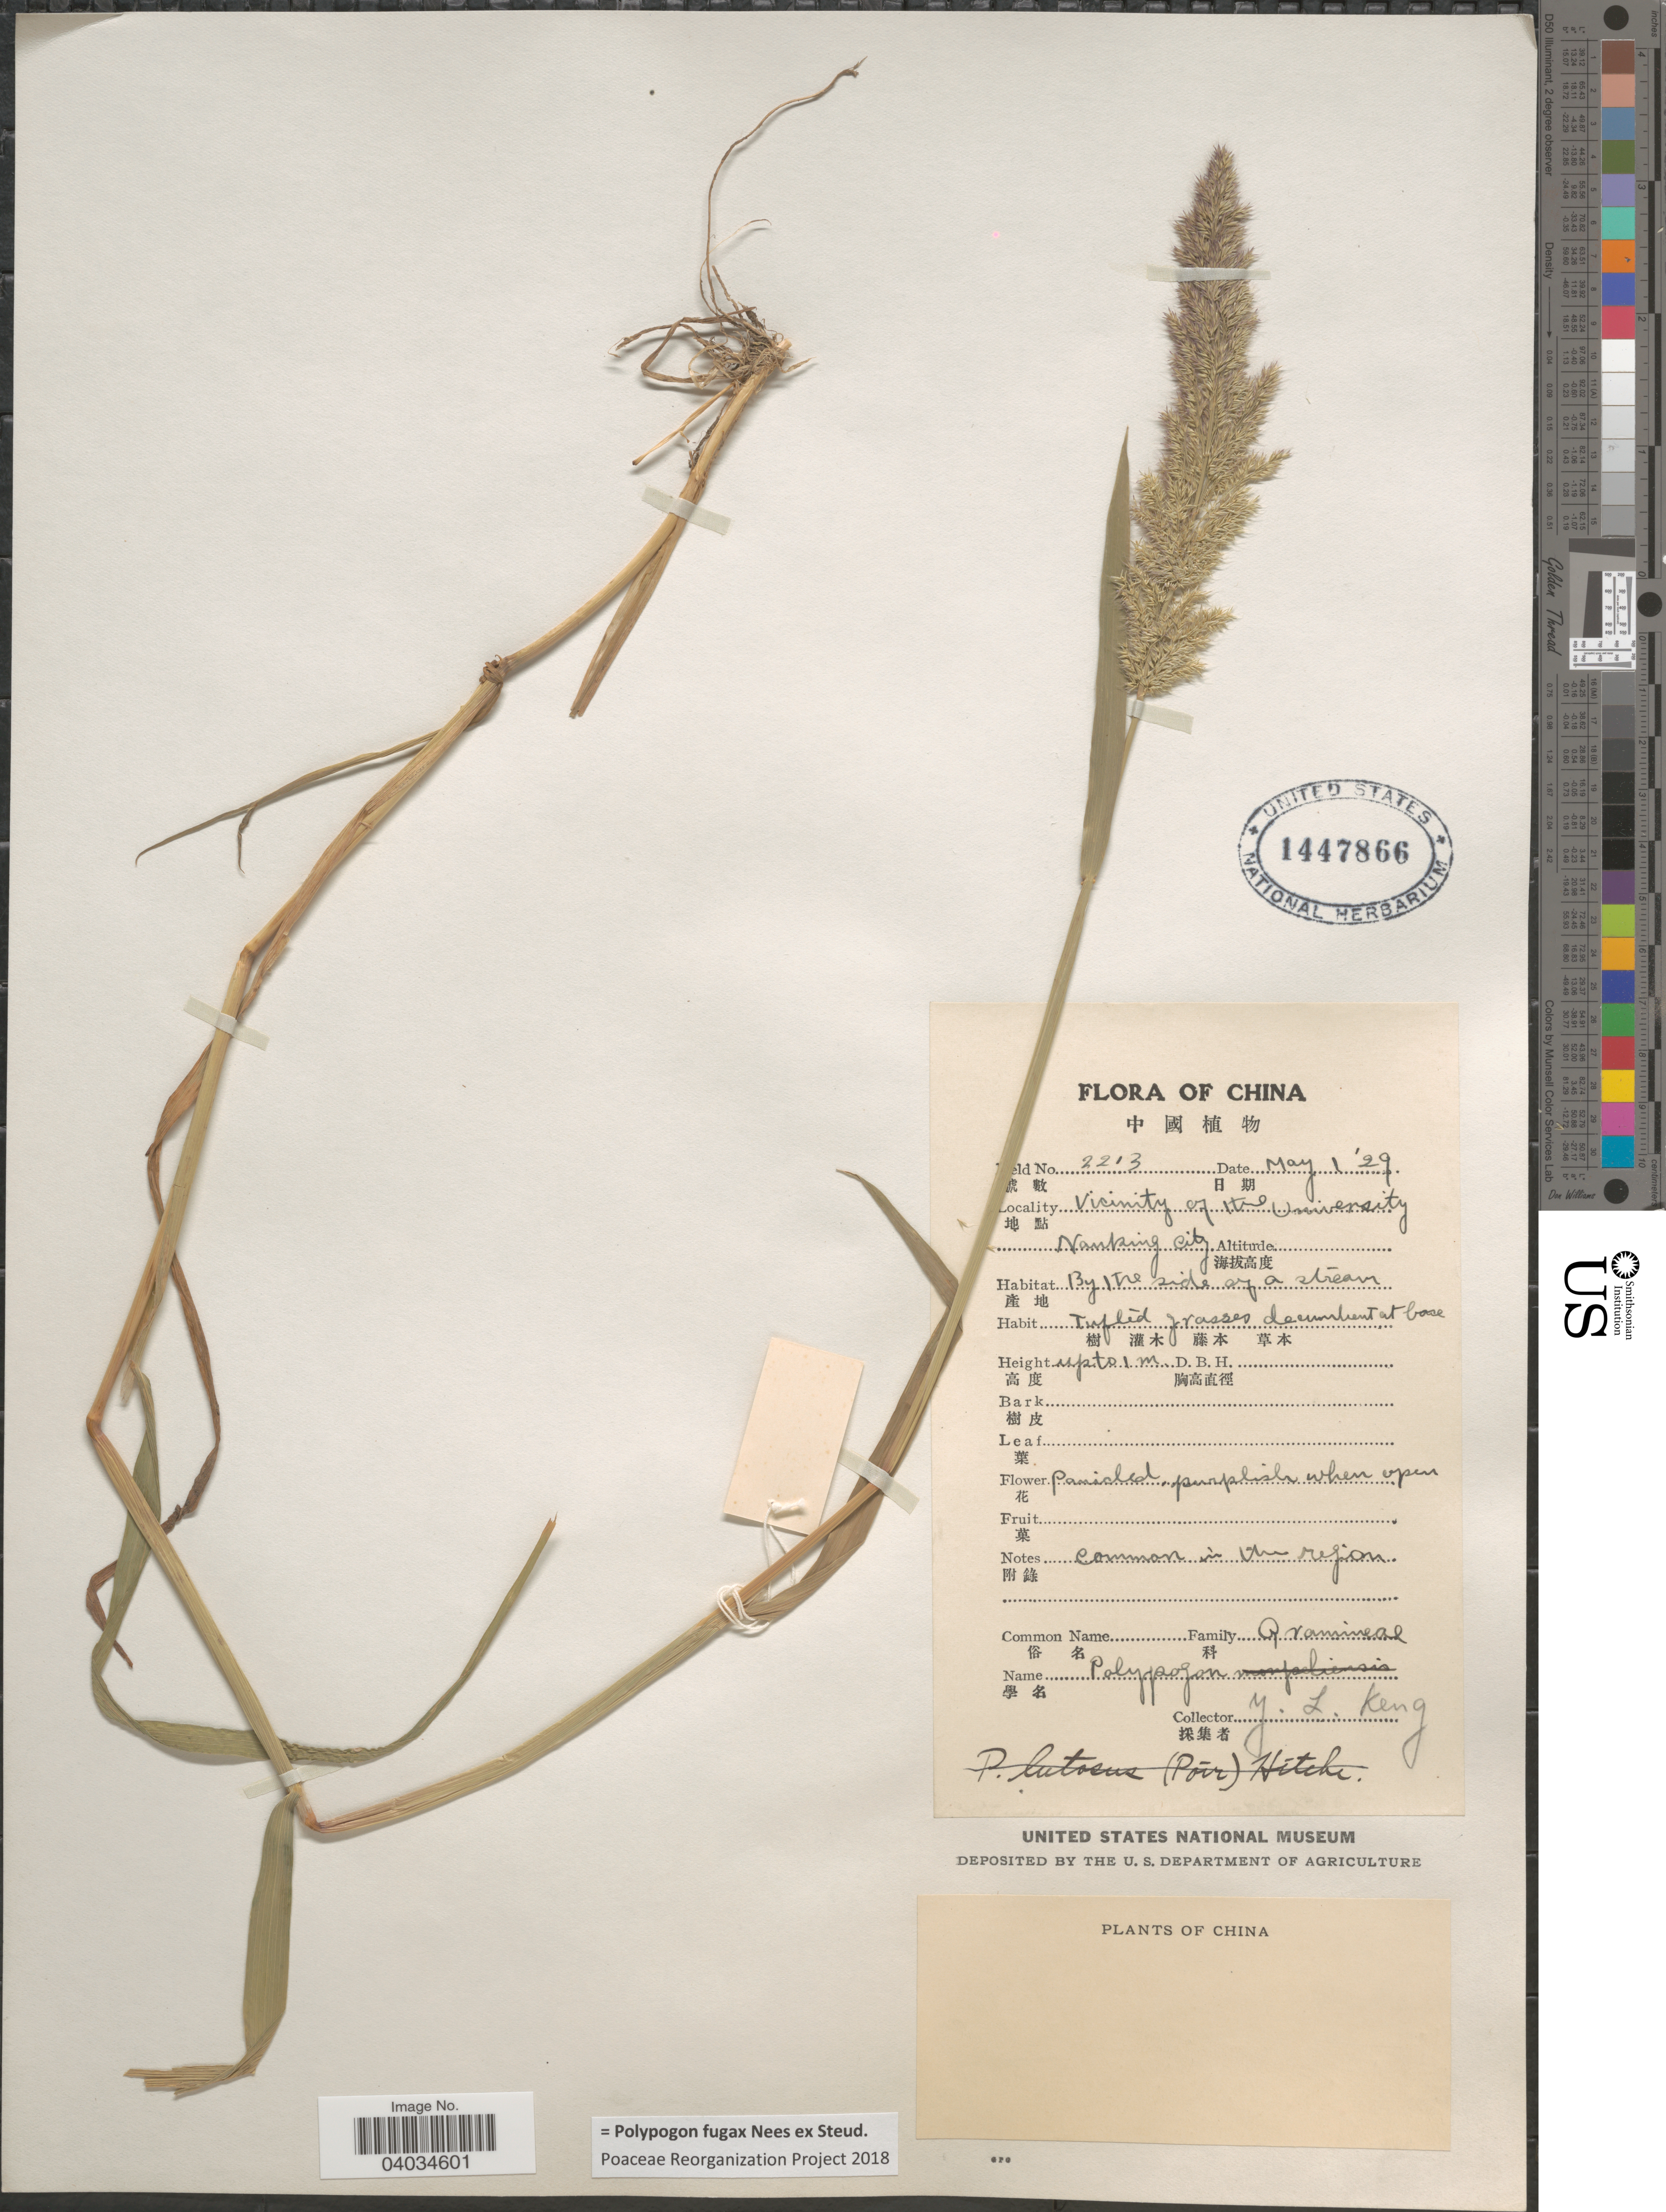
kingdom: Plantae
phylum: Tracheophyta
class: Liliopsida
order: Poales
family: Poaceae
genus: Polypogon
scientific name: Polypogon fugax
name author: Nees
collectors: Y. L. Keng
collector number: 2213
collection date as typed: Transcribed d/m/y: 1/5/29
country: China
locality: Vicinity of the University. Nanking City.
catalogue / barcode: US 1447866